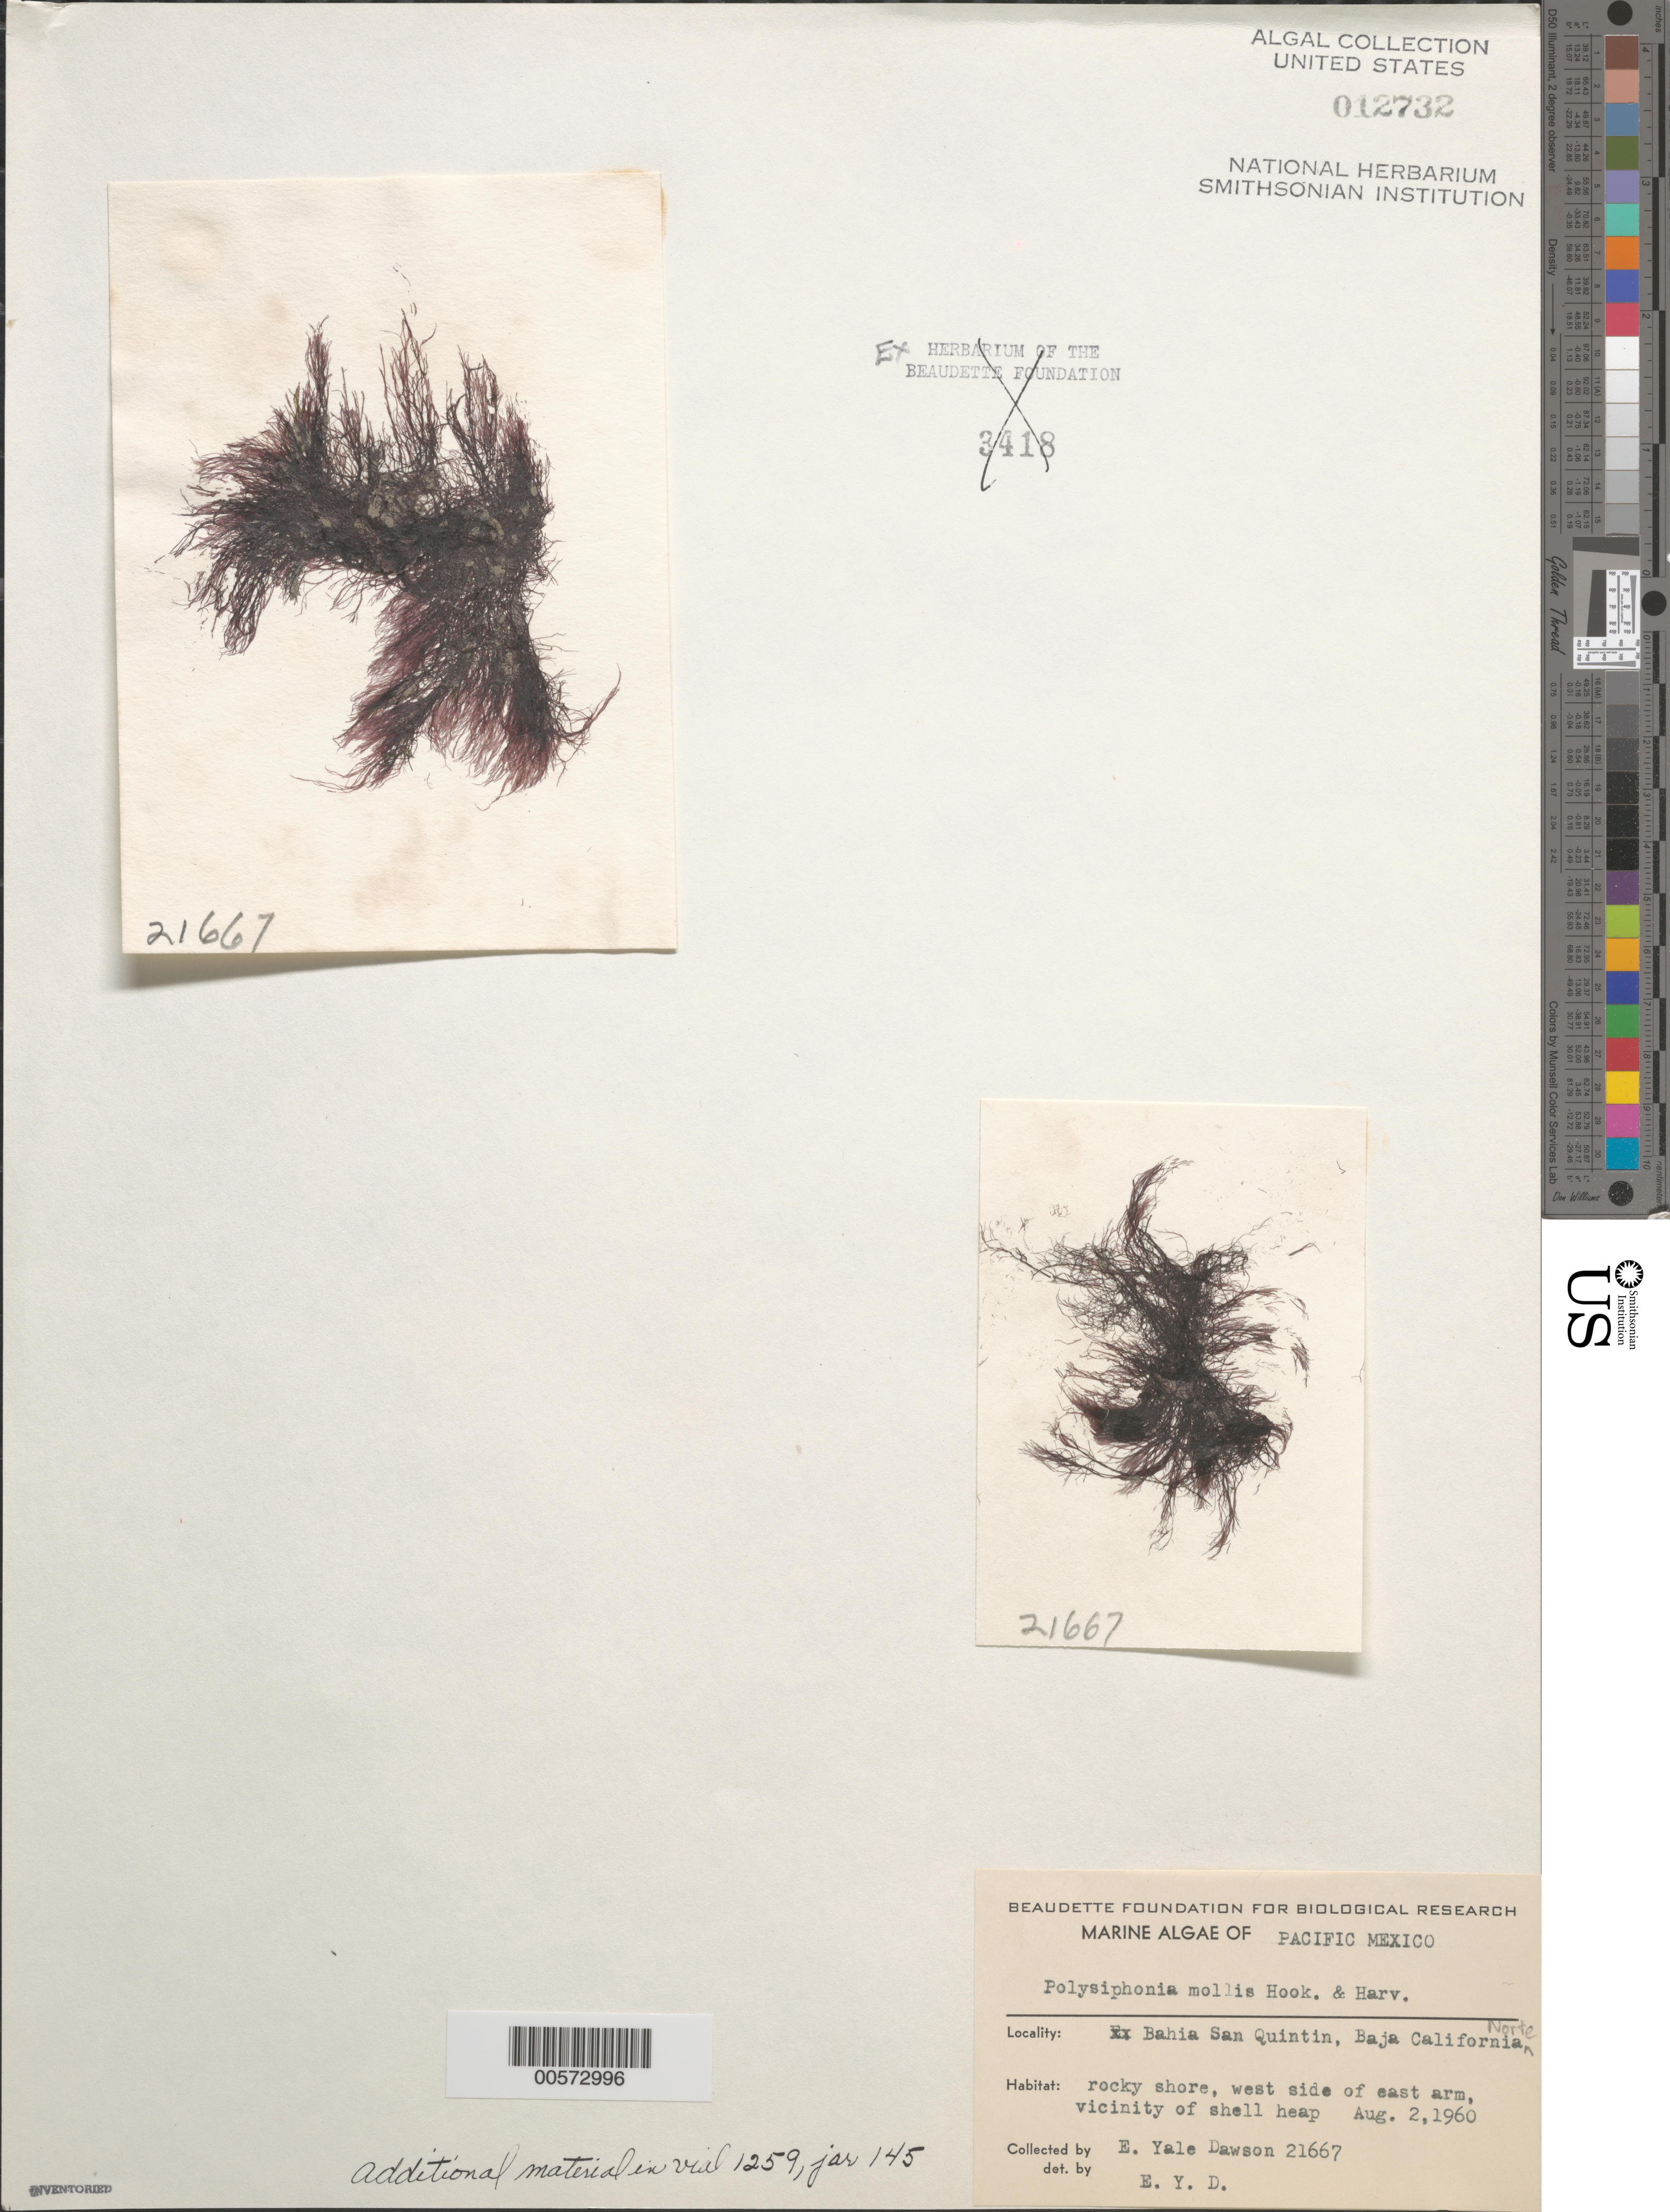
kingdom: Plantae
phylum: Rhodophyta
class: Florideophyceae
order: Ceramiales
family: Rhodomelaceae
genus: Polysiphonia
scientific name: Polysiphonia mollis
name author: Hook. f. & Harv.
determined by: Dawson, E. Y.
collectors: E. Y. Dawson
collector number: EYD 21667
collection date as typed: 02 Aug 1960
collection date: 1960-08-02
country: Mexico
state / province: Baja California Norte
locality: Bahia San Quintin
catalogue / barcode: US 12732